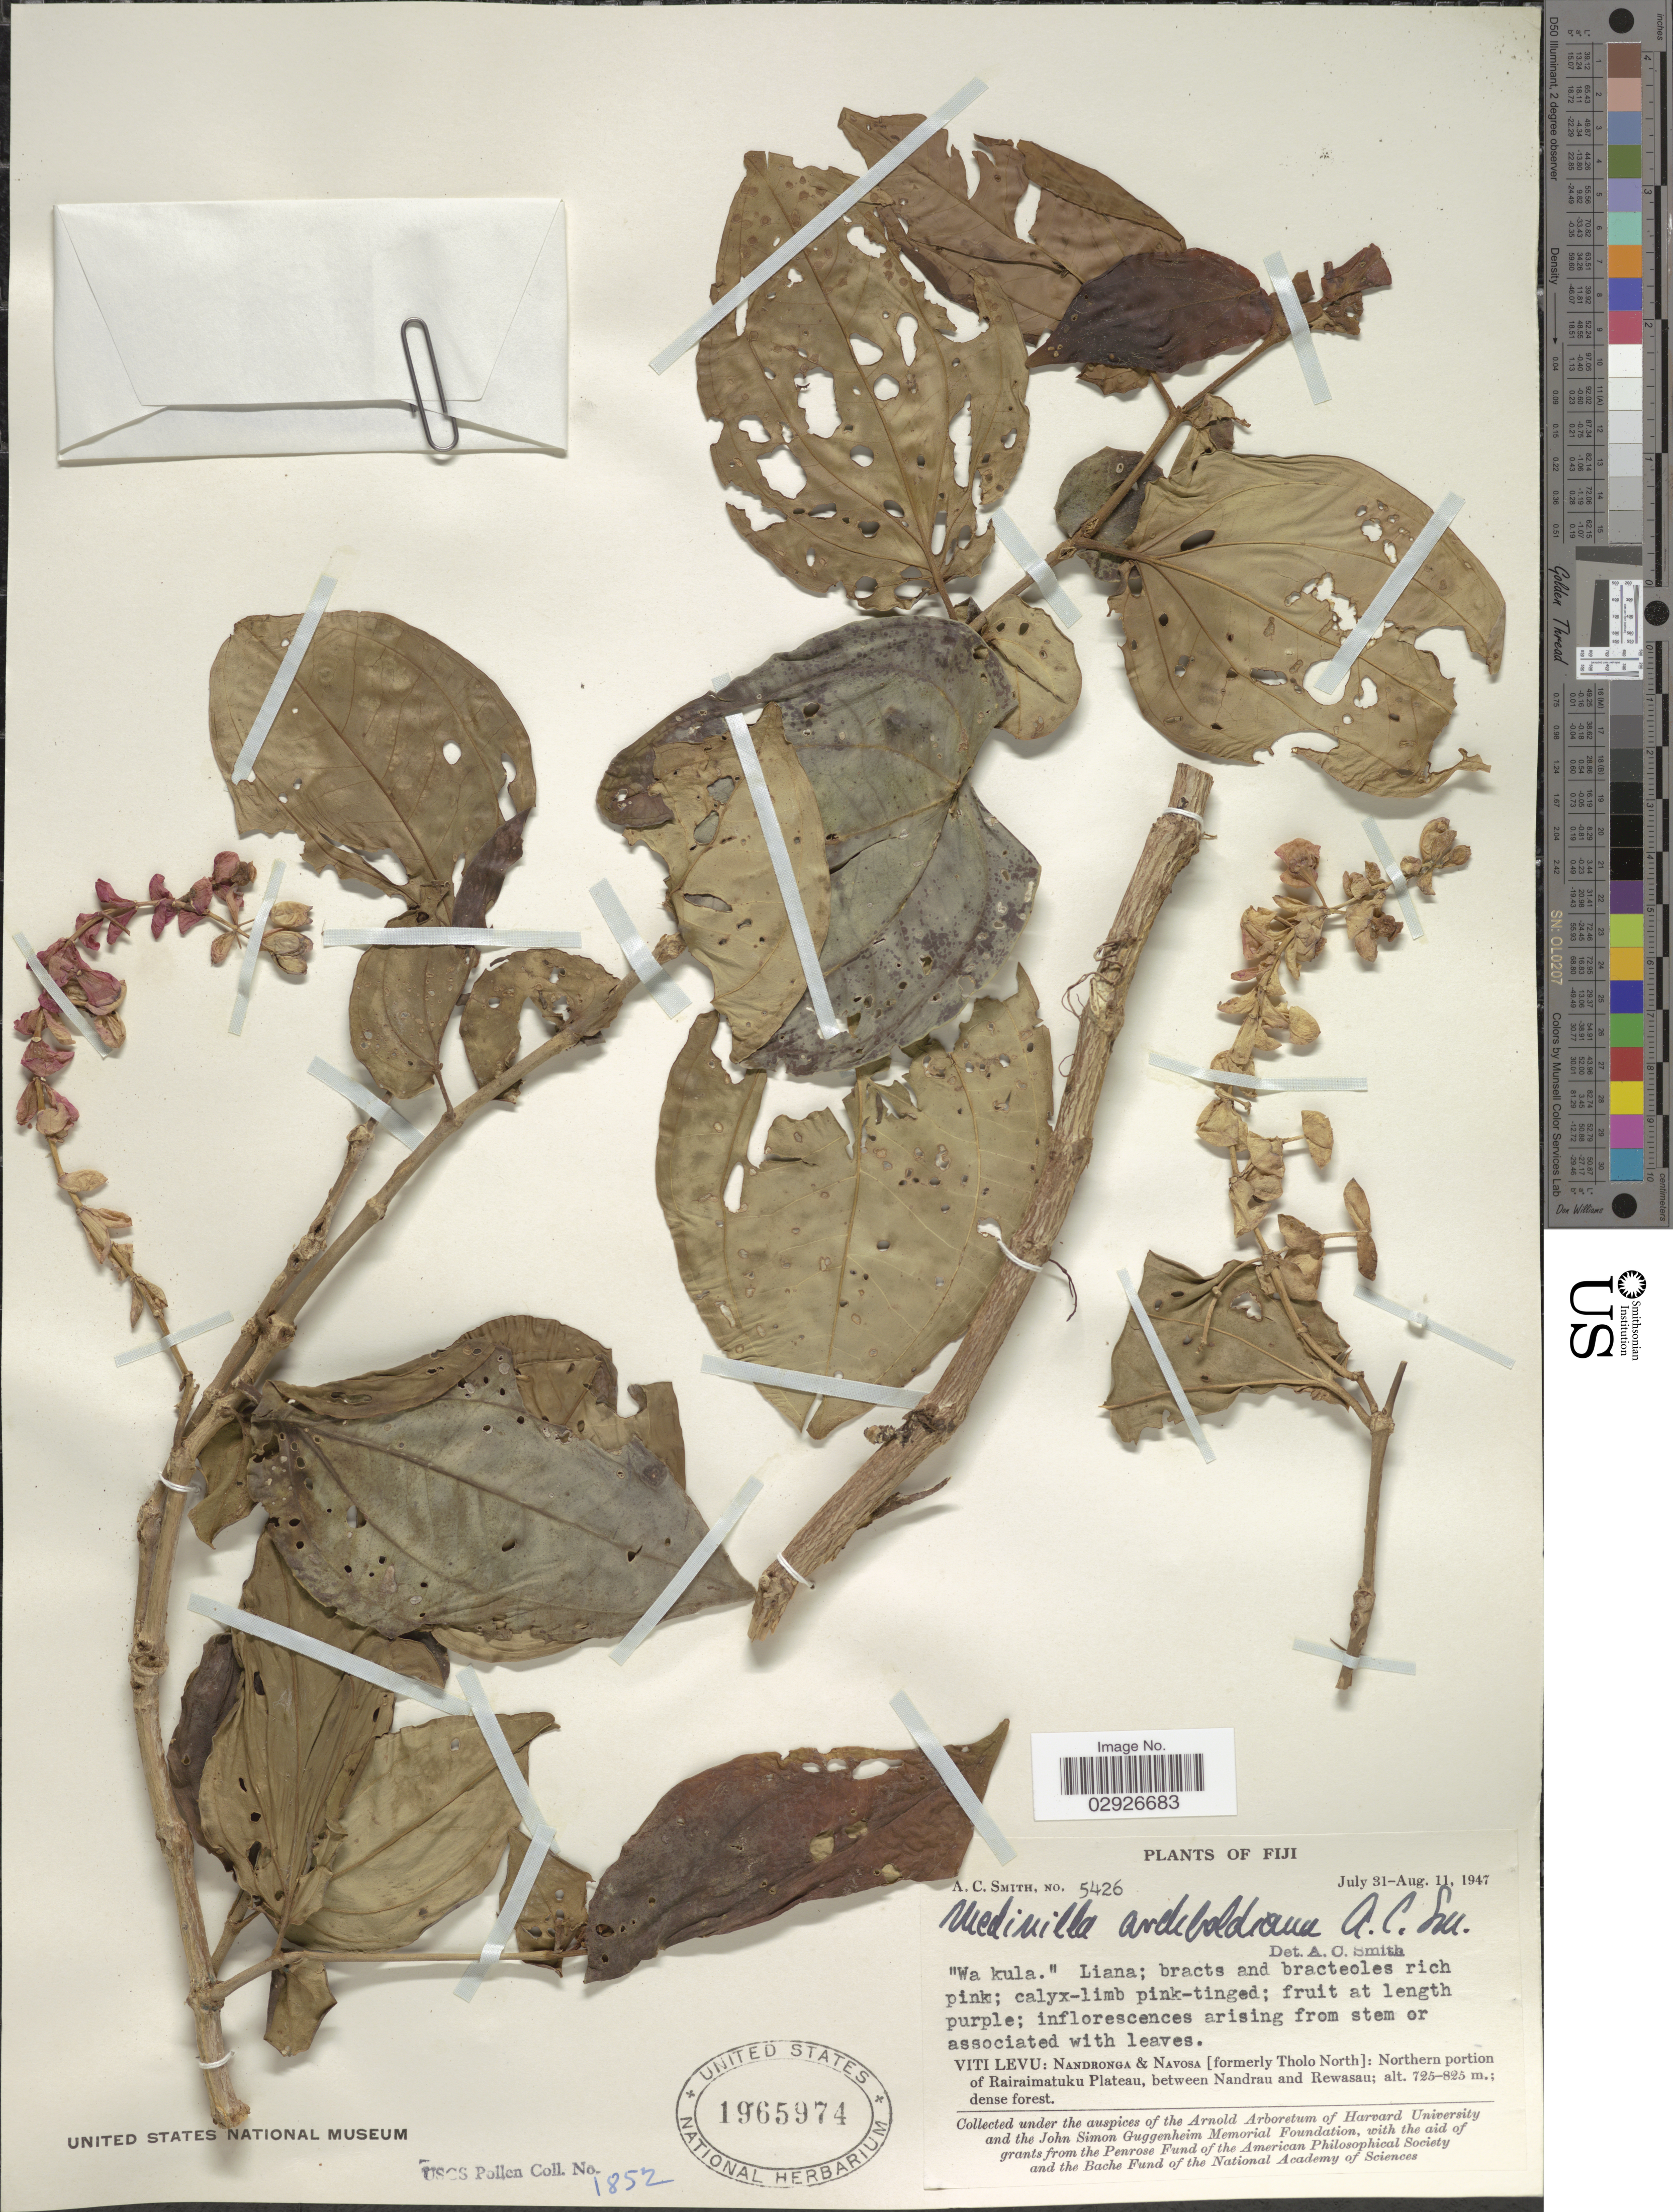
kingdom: Plantae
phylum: Tracheophyta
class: Magnoliopsida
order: Myrtales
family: Melastomataceae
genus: Medinilla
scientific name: Medinilla archboldiana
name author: A.C. Sm.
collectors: A. C. Smith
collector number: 5426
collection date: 1947-07-31/1947-08-11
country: Fiji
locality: Viti Levu: Nandronga & Navosa [formerly Tholo North]: Northern portion of Rairaimatuku Plateau, between Nandrau and Rewasau.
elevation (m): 725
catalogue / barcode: US 1965974